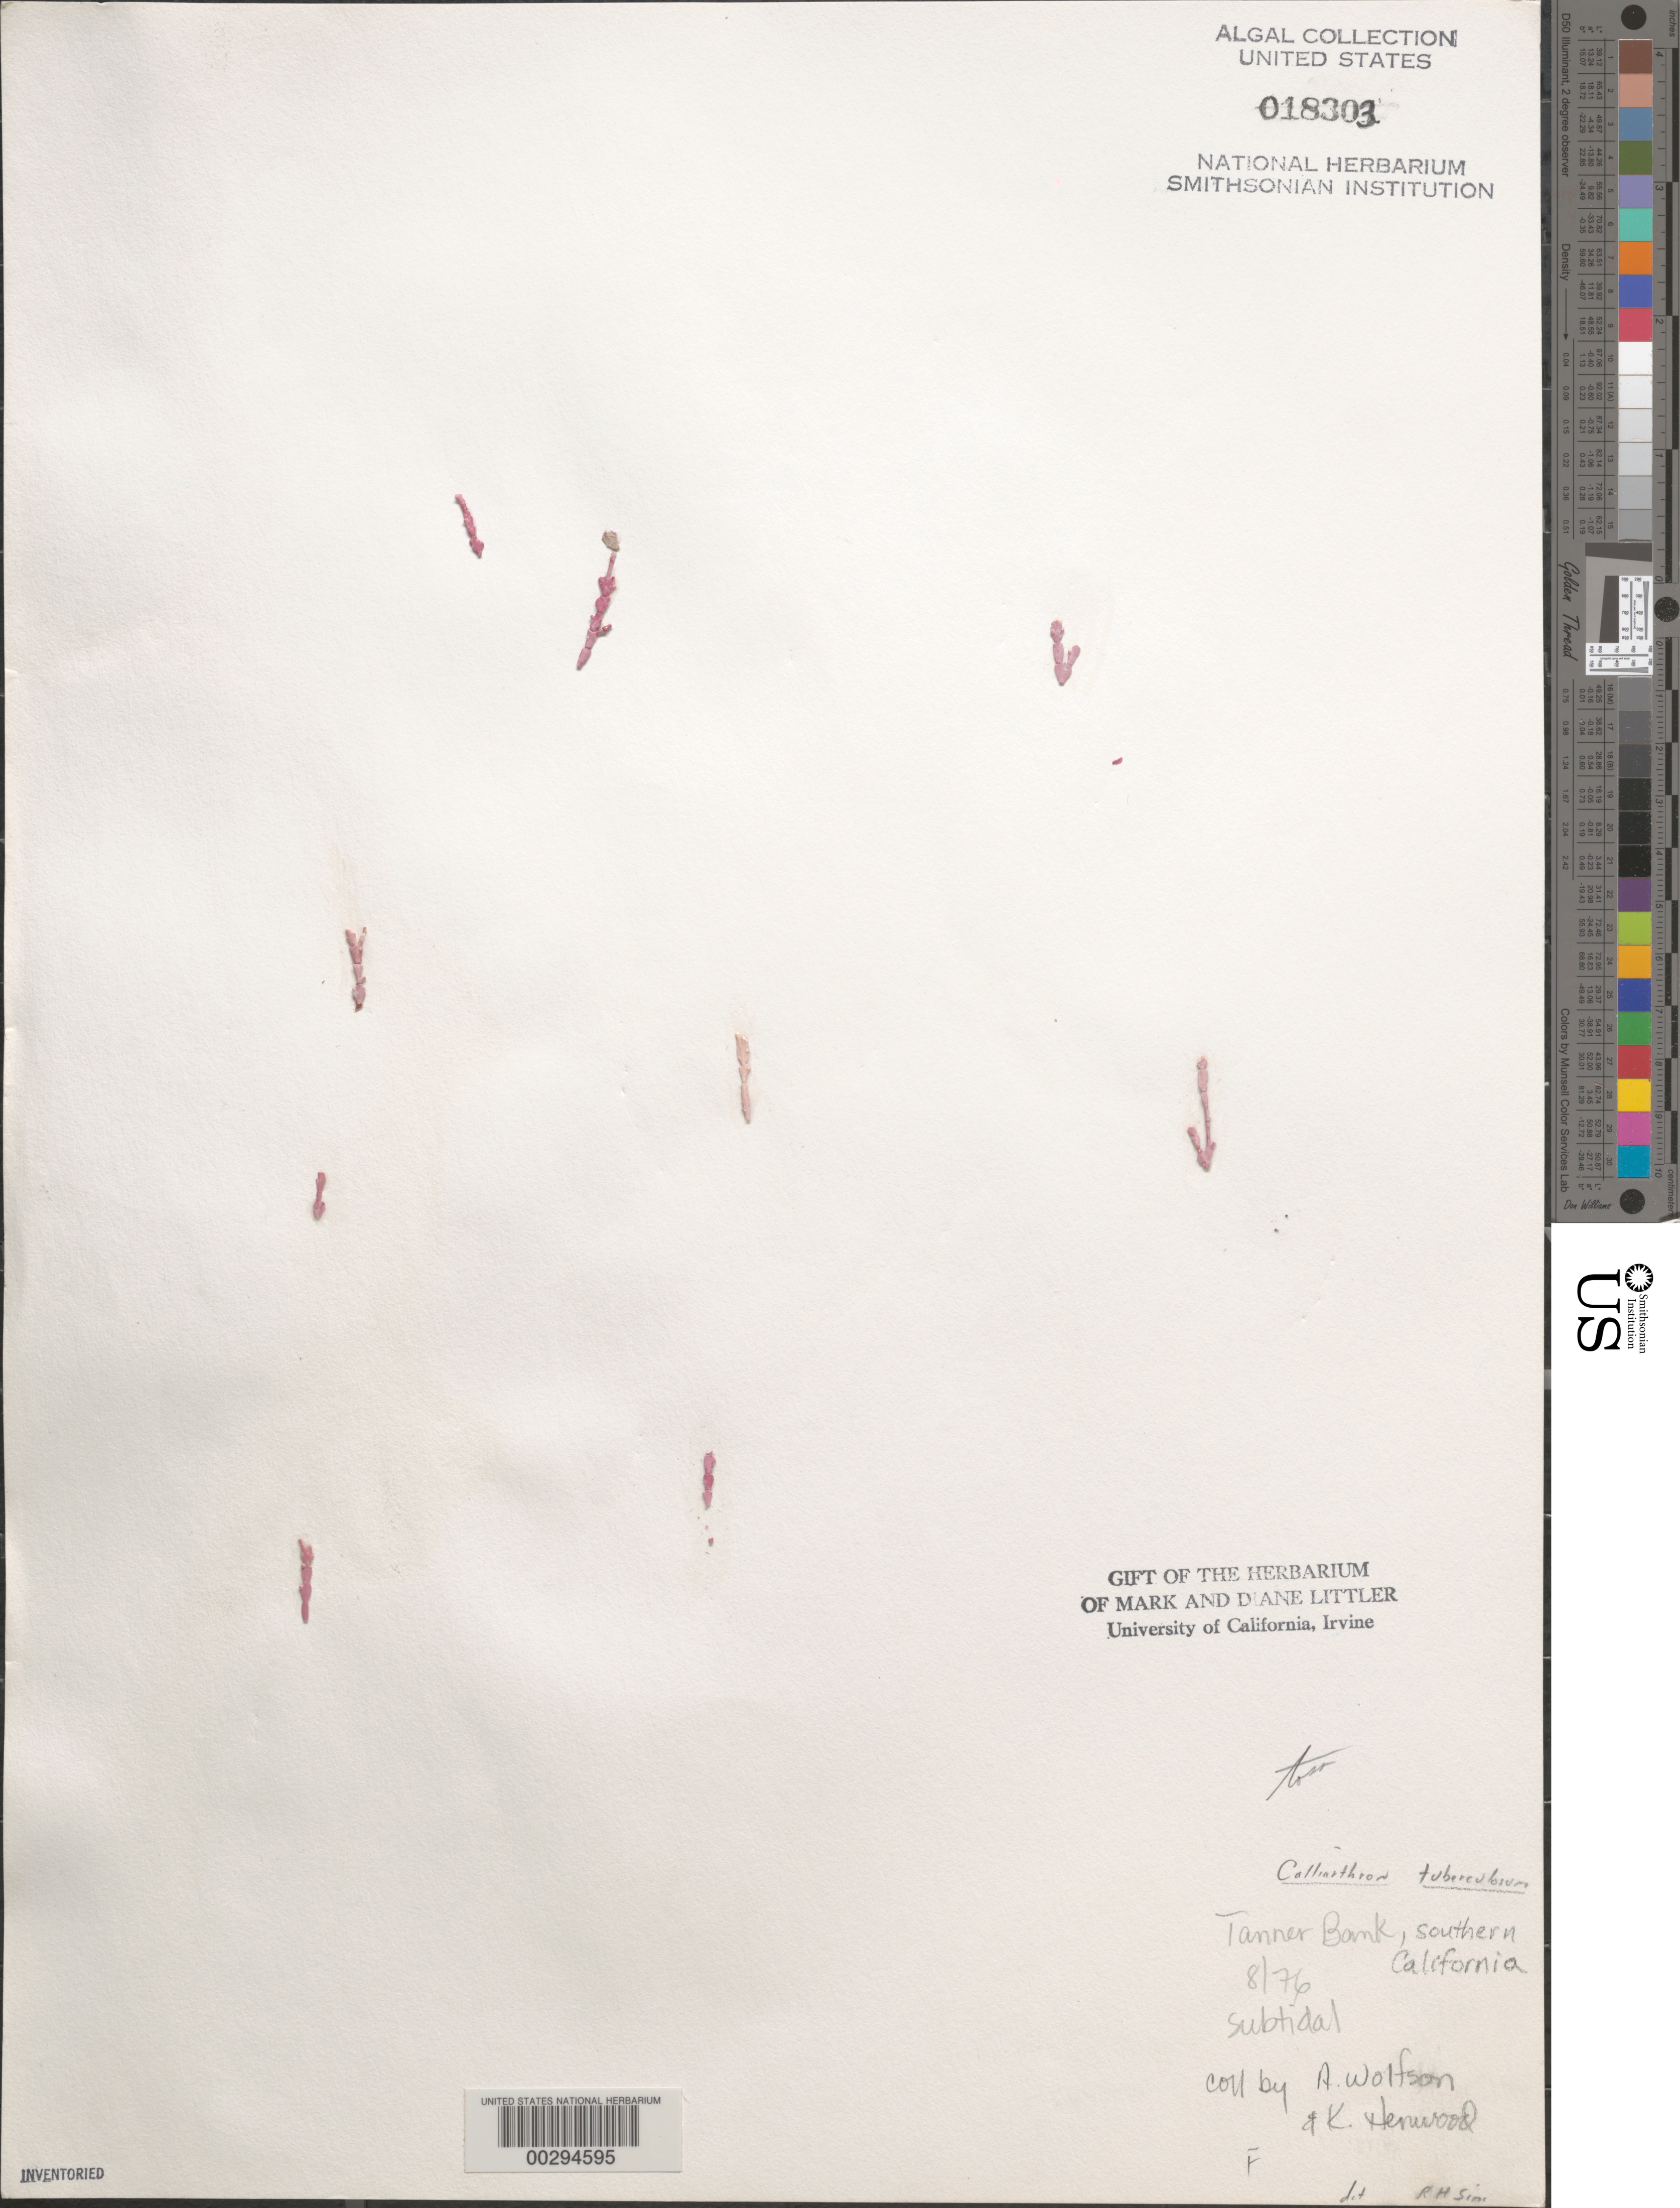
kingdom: Plantae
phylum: Rhodophyta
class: Florideophyceae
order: Corallinales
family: Corallinaceae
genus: Calliarthron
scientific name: Calliarthron tuberculosum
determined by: Sims, Robert H.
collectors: A. Wolfson & K. Henwood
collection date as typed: Aug 1976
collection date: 1976-08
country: United States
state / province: California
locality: Tanner Bank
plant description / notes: BLM-SOCALBIGHT Rocky Intertidal Survey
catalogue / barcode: US 18303